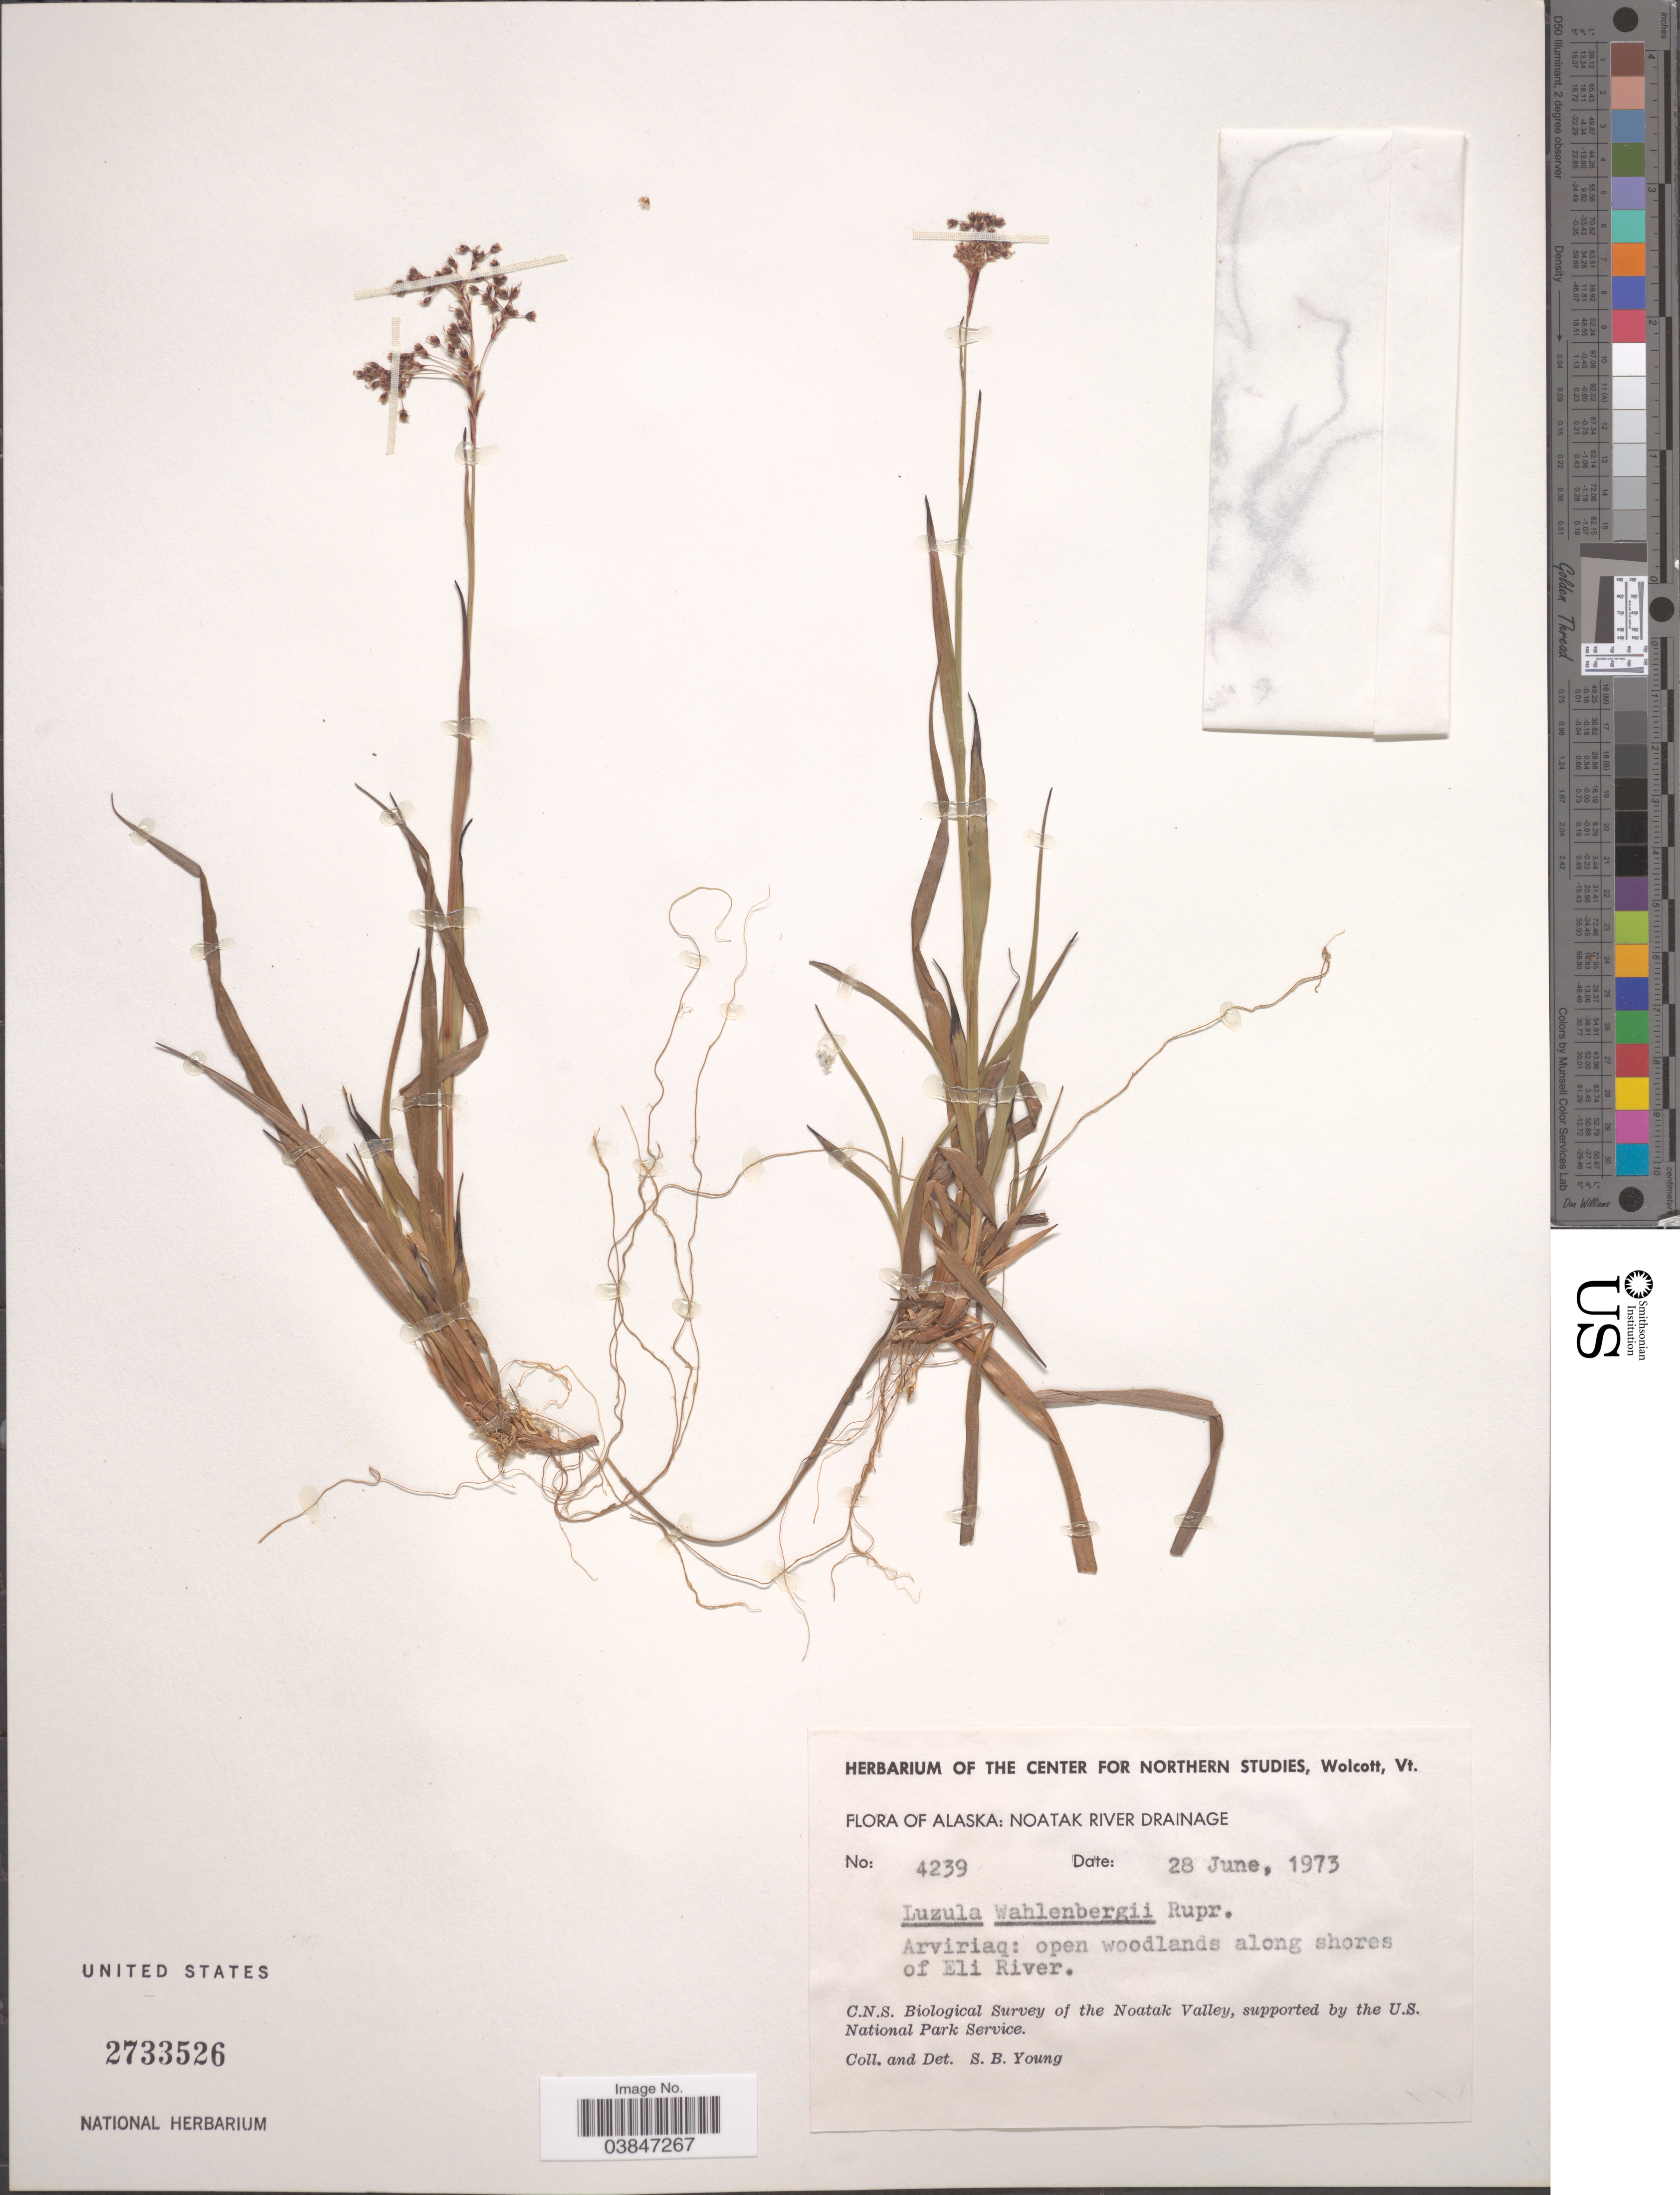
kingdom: Plantae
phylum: Tracheophyta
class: Liliopsida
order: Poales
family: Juncaceae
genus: Luzula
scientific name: Luzula wahlenbergii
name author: Rupr.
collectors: S. Young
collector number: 4239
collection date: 1973-06-28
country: United States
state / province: Alaska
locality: Noatak River Drainage. Arviriaq: open woodlands along shores of Eli River.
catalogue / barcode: US 2733526